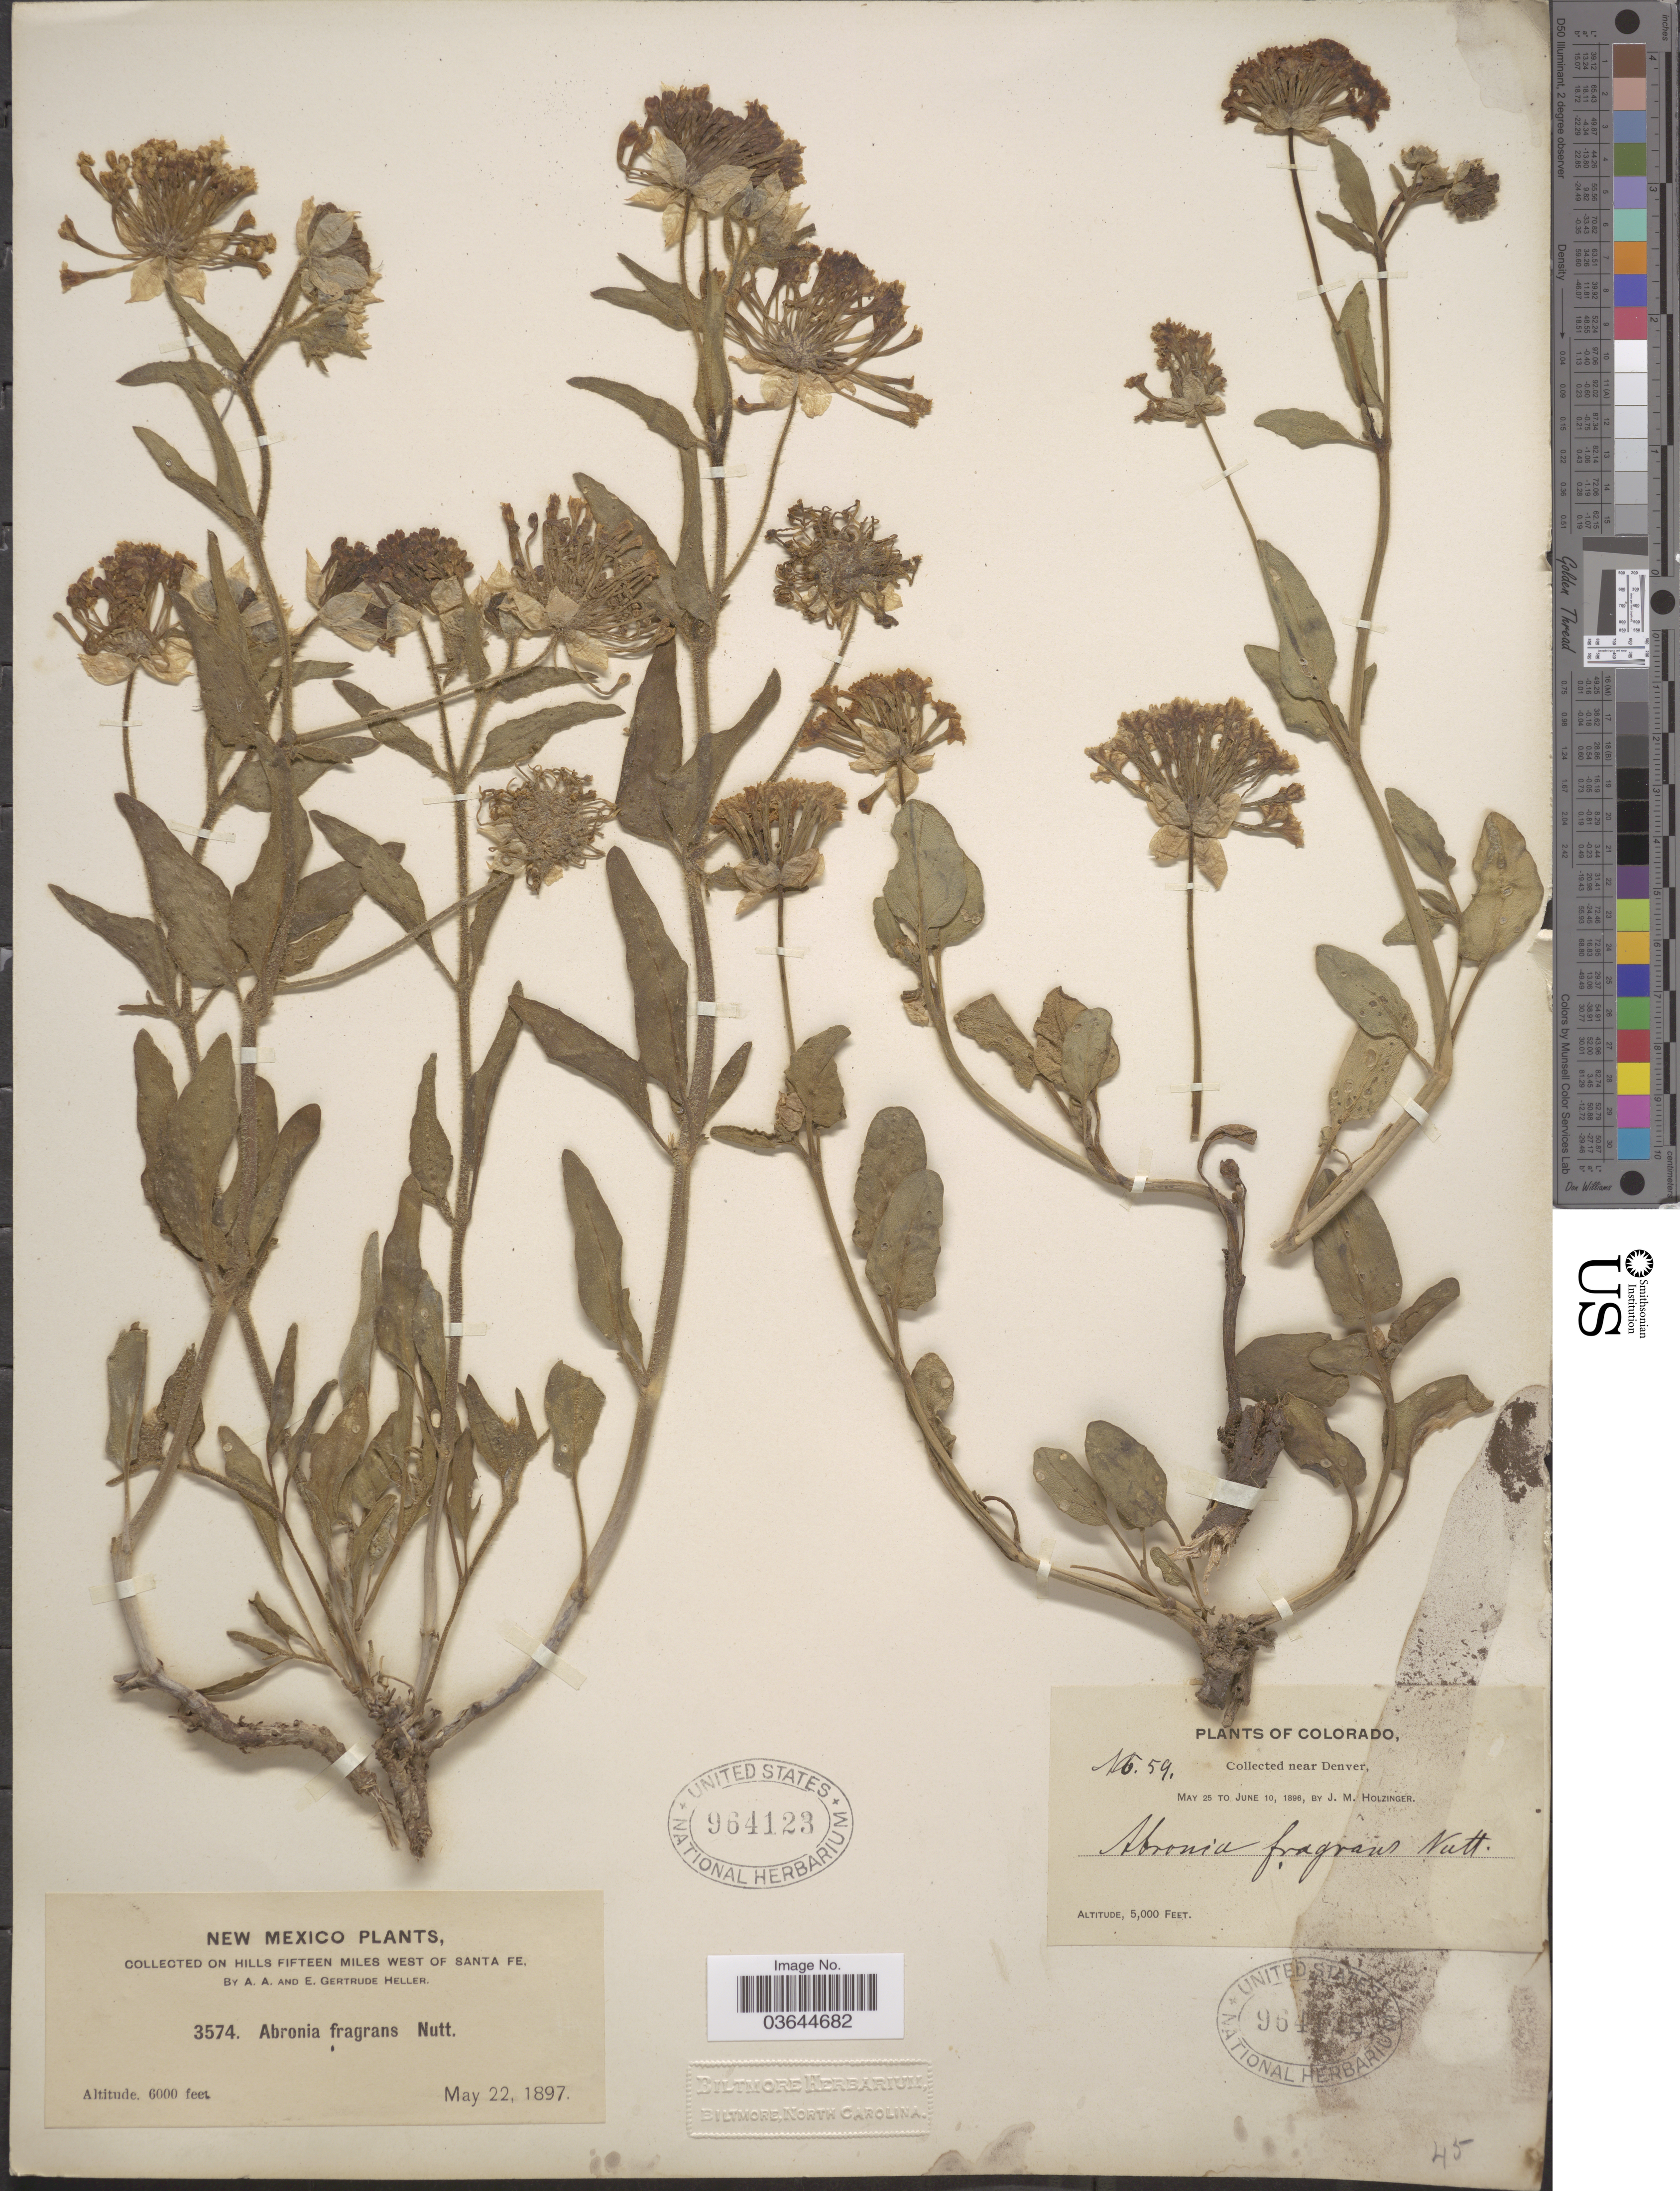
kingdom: Plantae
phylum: Tracheophyta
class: Magnoliopsida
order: Caryophyllales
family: Nyctaginaceae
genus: Abronia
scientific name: Abronia fragrans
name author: Nutt. ex Hook.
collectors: J. M. Holzinger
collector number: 59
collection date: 1896-05-25/1896-06-10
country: United States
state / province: Colorado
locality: Near Denver.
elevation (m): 1524